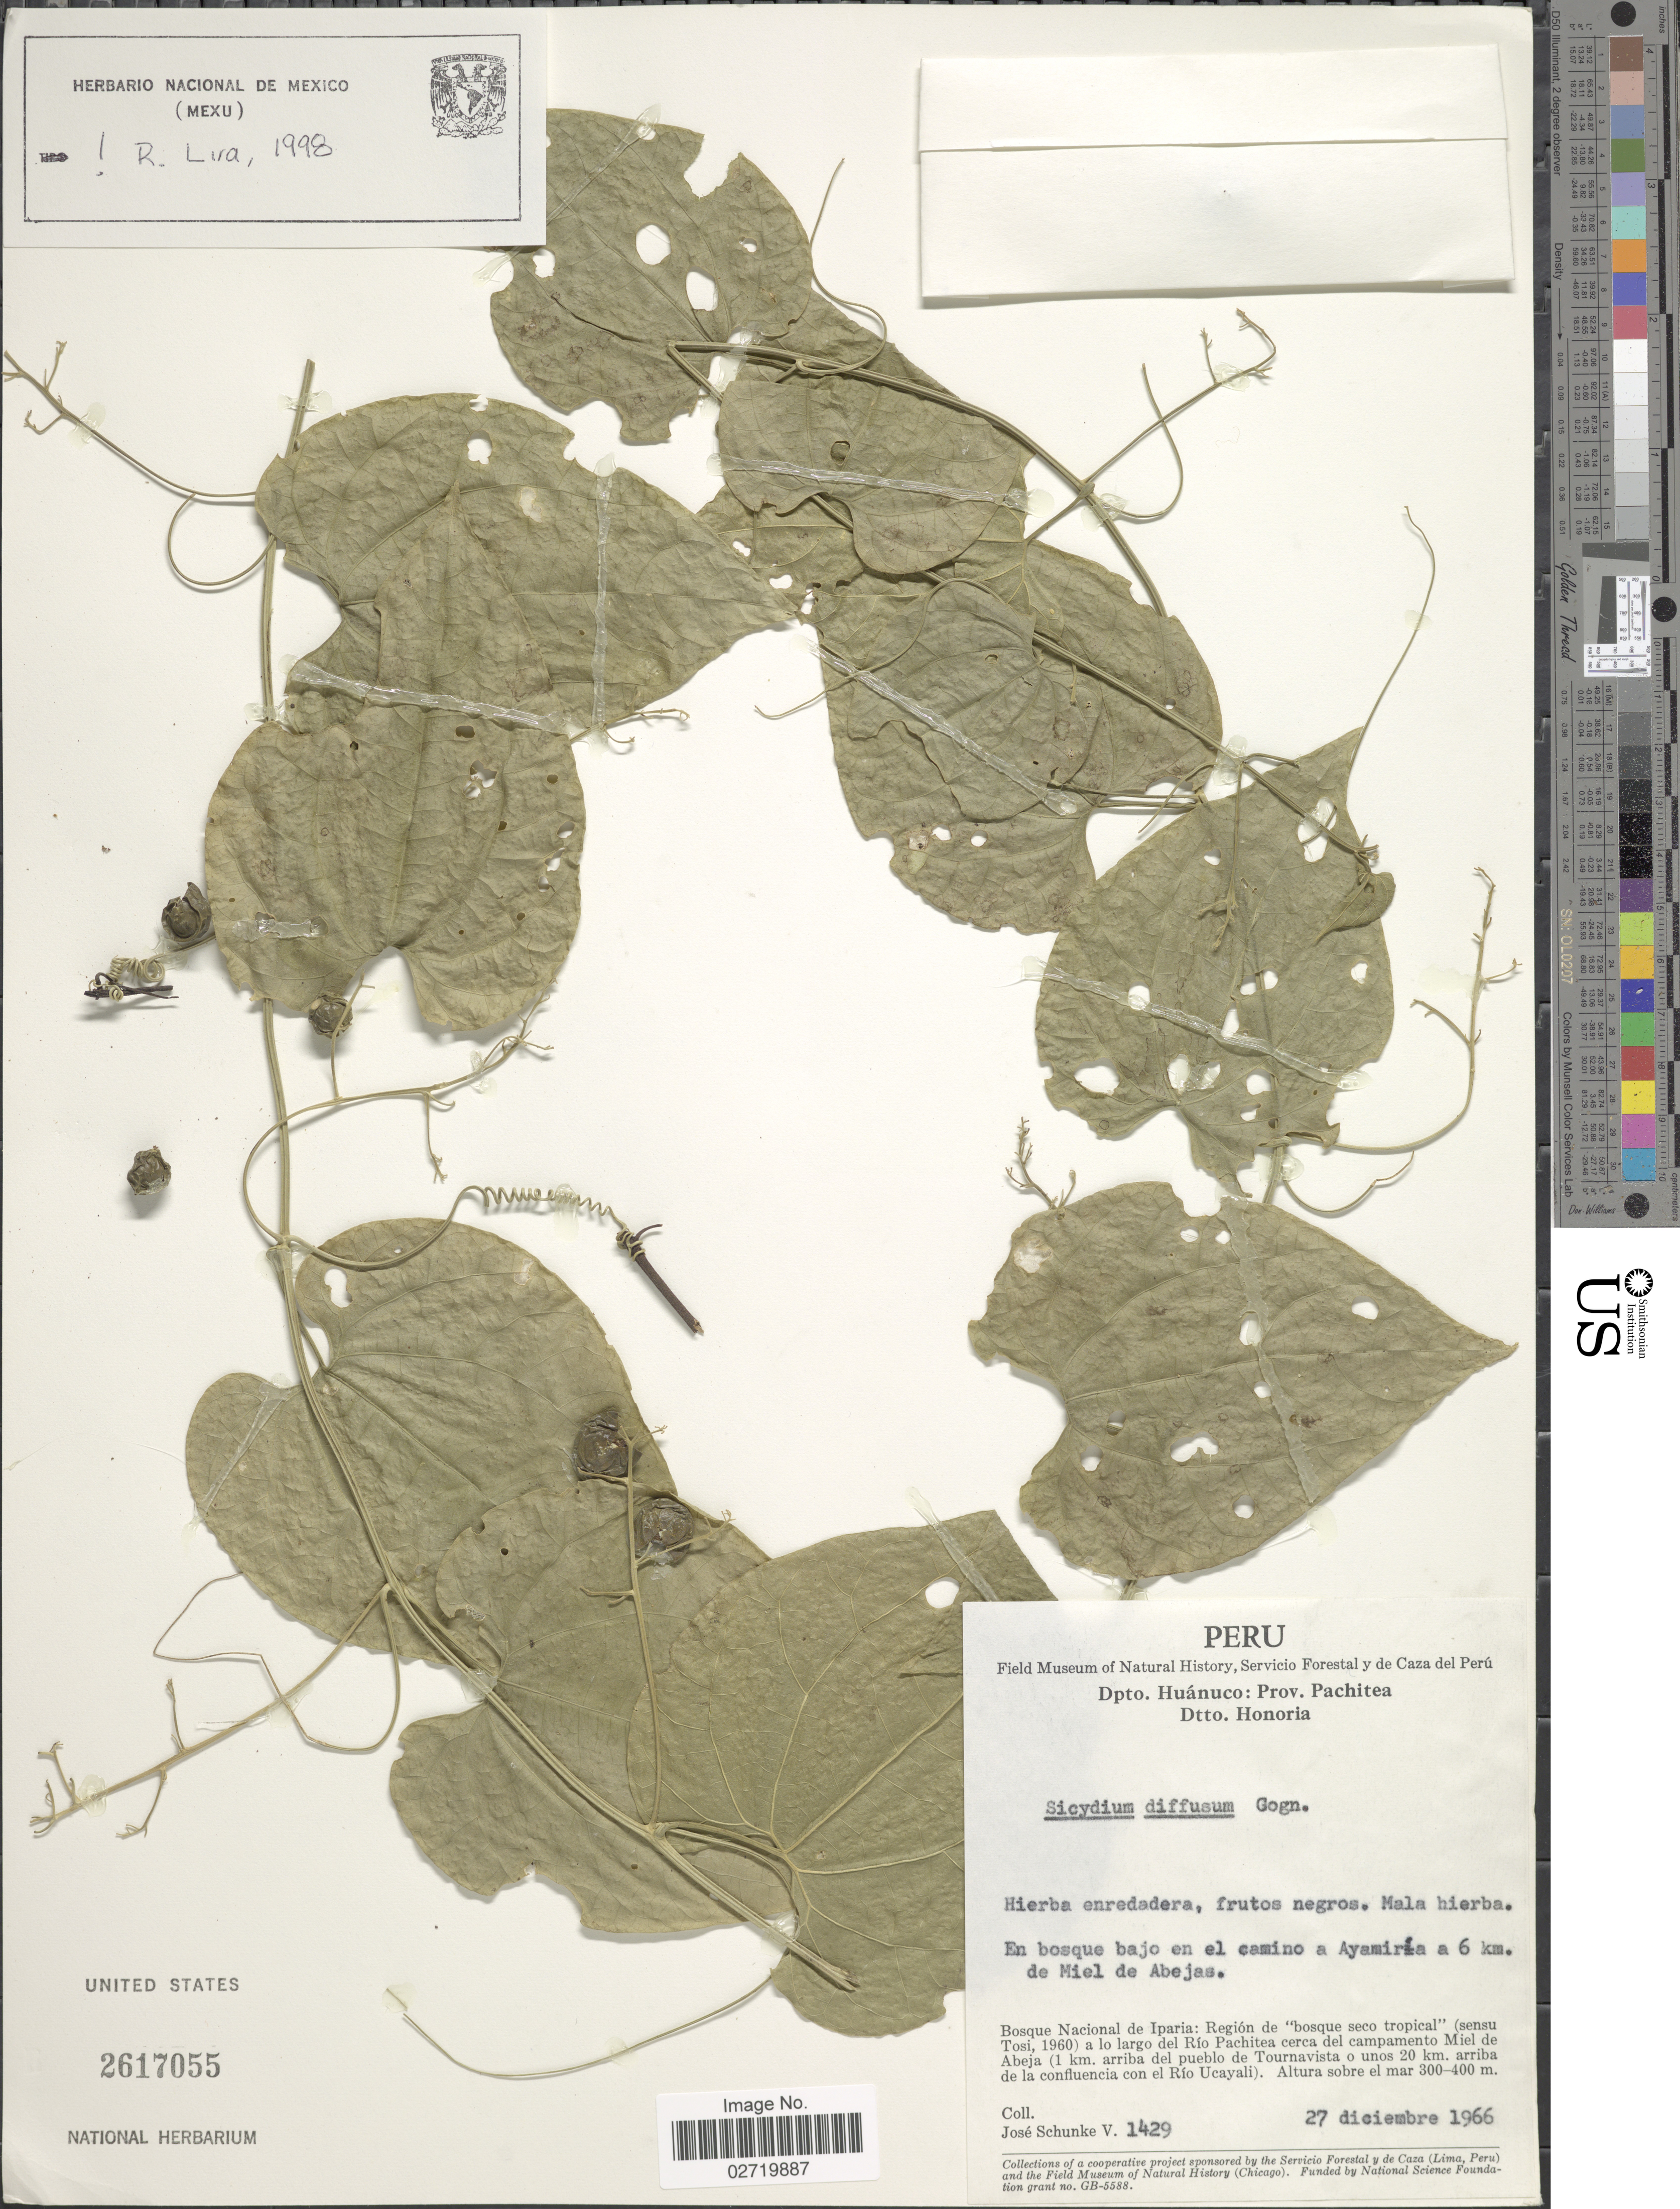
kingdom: Plantae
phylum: Tracheophyta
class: Magnoliopsida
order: Cucurbitales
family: Cucurbitaceae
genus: Sicydium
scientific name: Sicydium diffusum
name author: Cogn.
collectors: J. Schunke Vigo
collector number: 1429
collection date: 1966-12-27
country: Peru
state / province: Huánuco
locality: Dpt. Huánuco: Prov. Pachitea. Dtto. Honoria. En bosque bajo en el camino a Ayamiria a 6 km. de Miel de Abejas. Bosque Nacional de Iparia: Region de "bosque seco tropical"a lo largo del Rio Pachitea cerca del campamento Miel de Abeja (1 km. arriba del pueblo de Tournavista o unos 20 km. arriba de la confluencia con el Rio Ucayali.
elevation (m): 300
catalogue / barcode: US 2617055